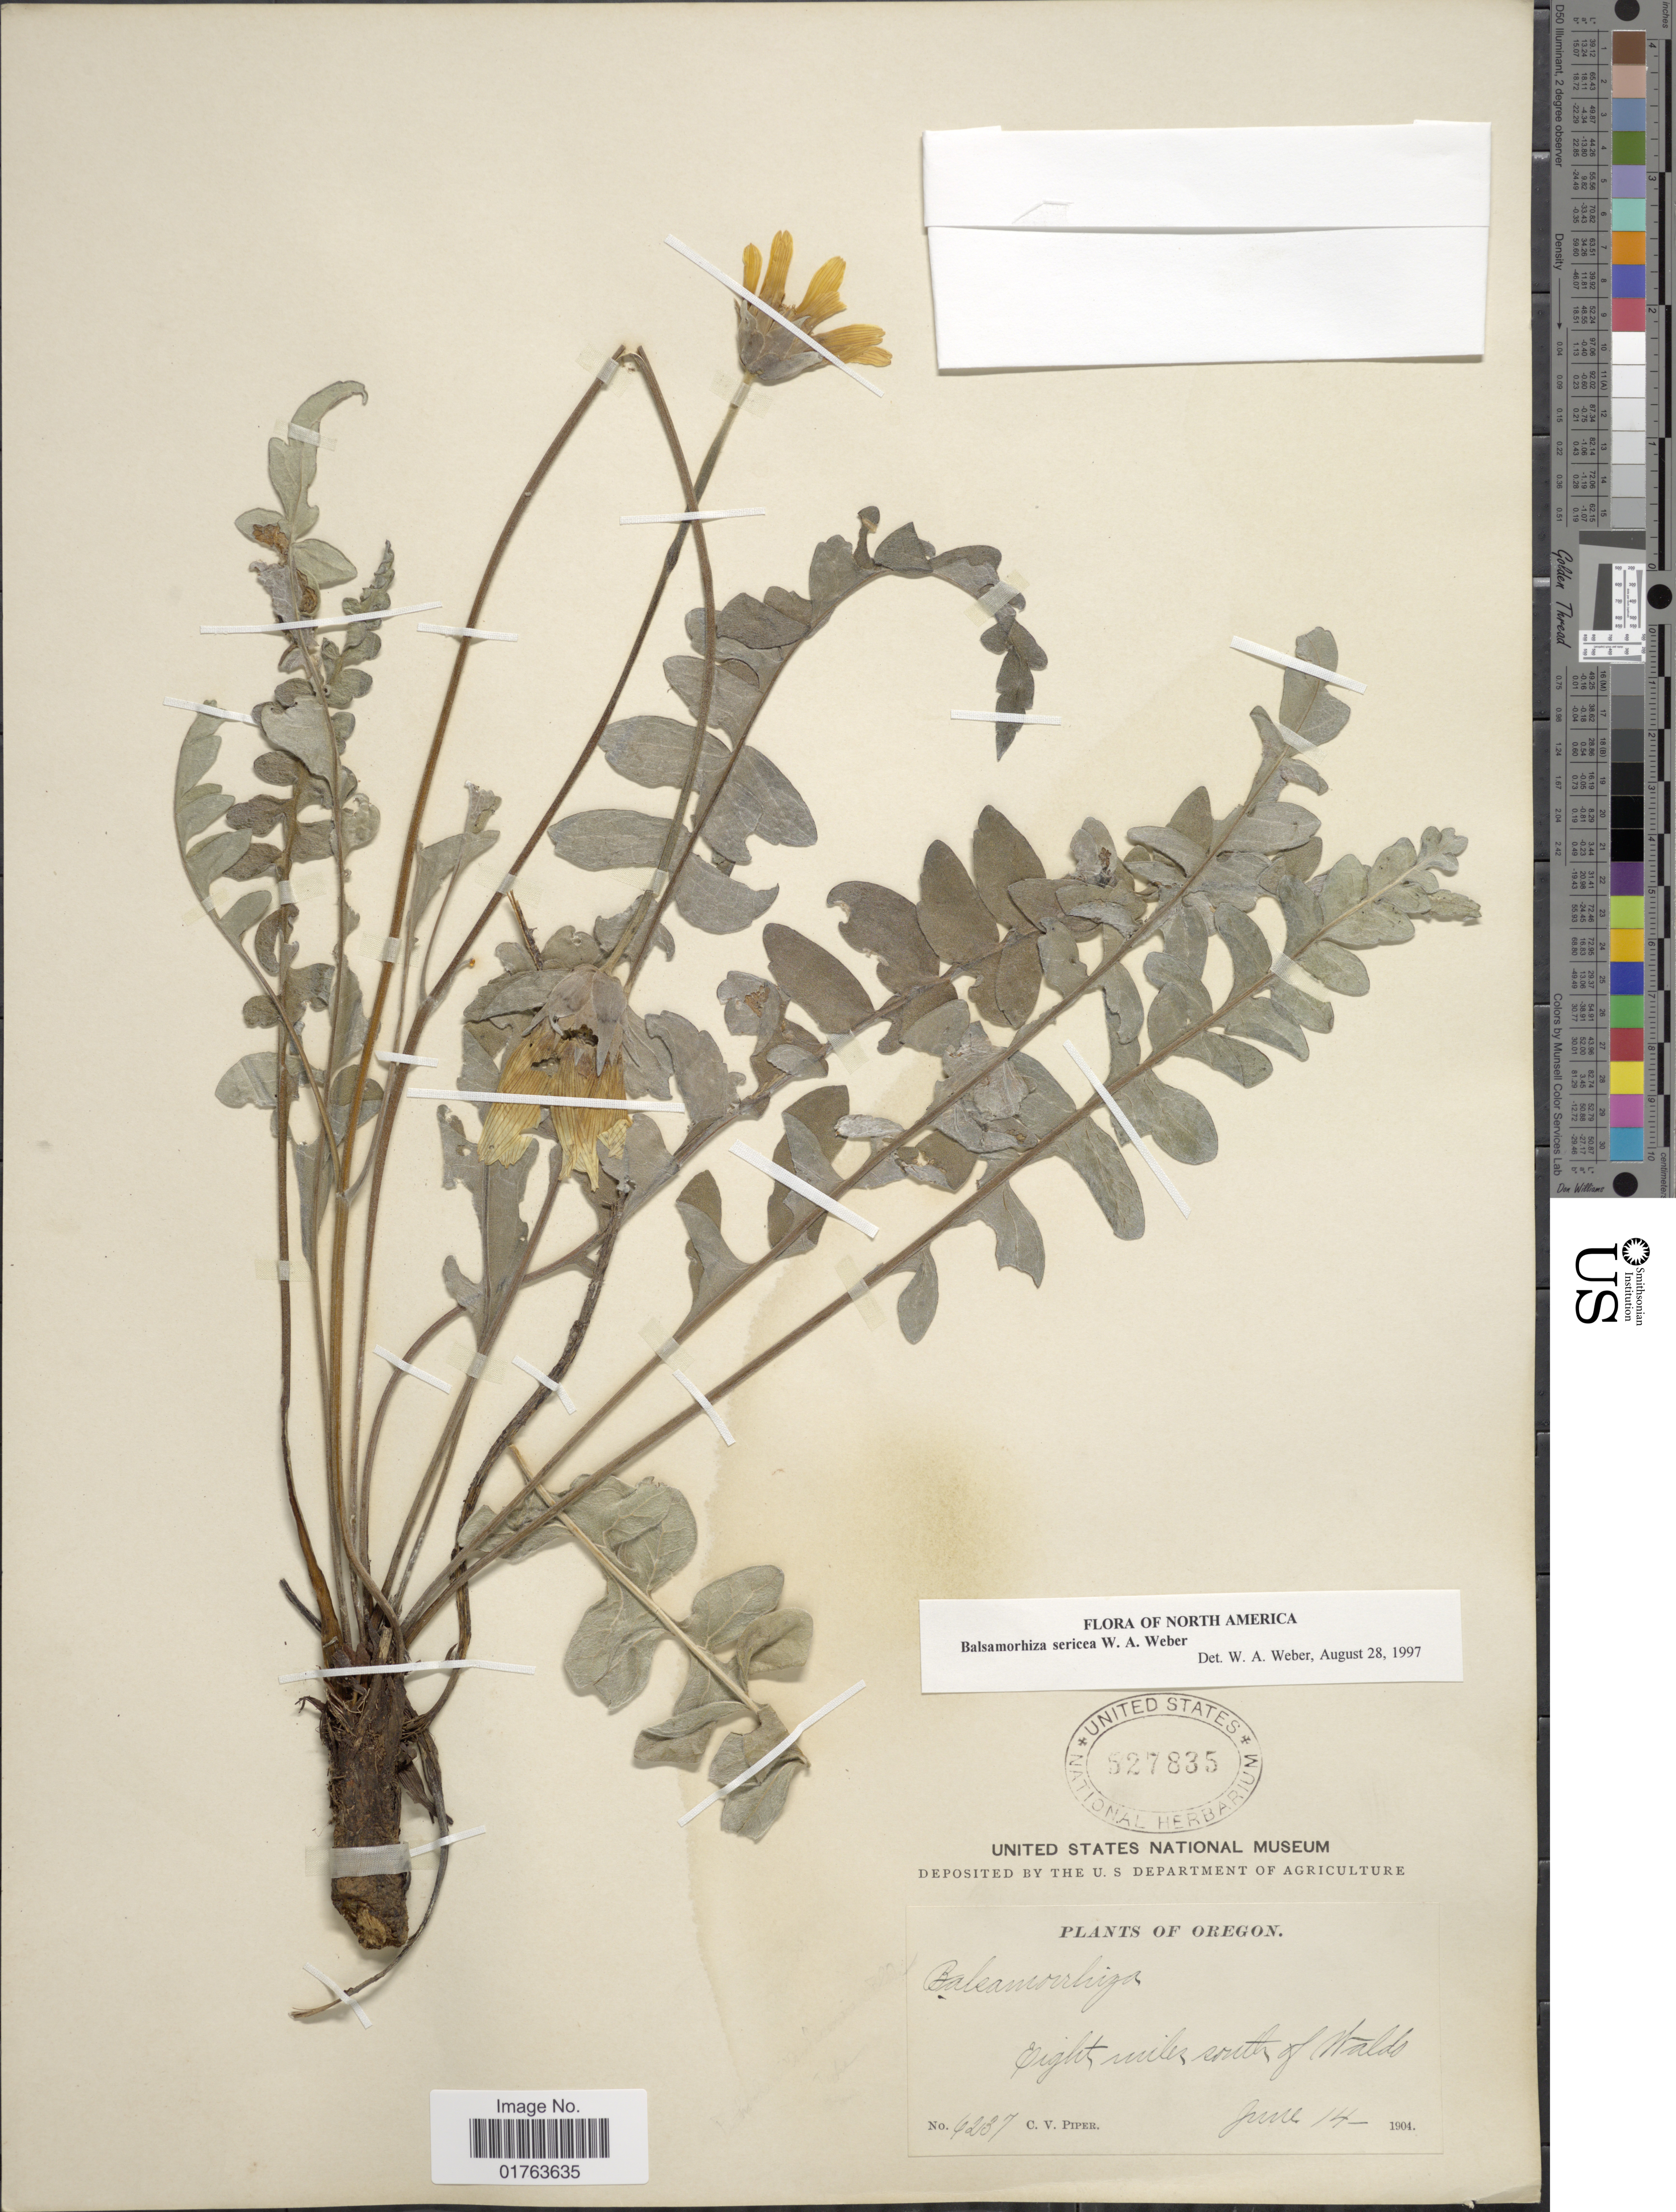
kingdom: Plantae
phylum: Tracheophyta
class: Magnoliopsida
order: Asterales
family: Asteraceae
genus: Balsamorhiza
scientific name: Balsamorhiza sericea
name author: W.A. Weber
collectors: C. V. Piper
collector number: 6237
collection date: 1904-06-14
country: United States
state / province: Oregon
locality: Eight milesm south of Waldo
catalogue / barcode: US 527835